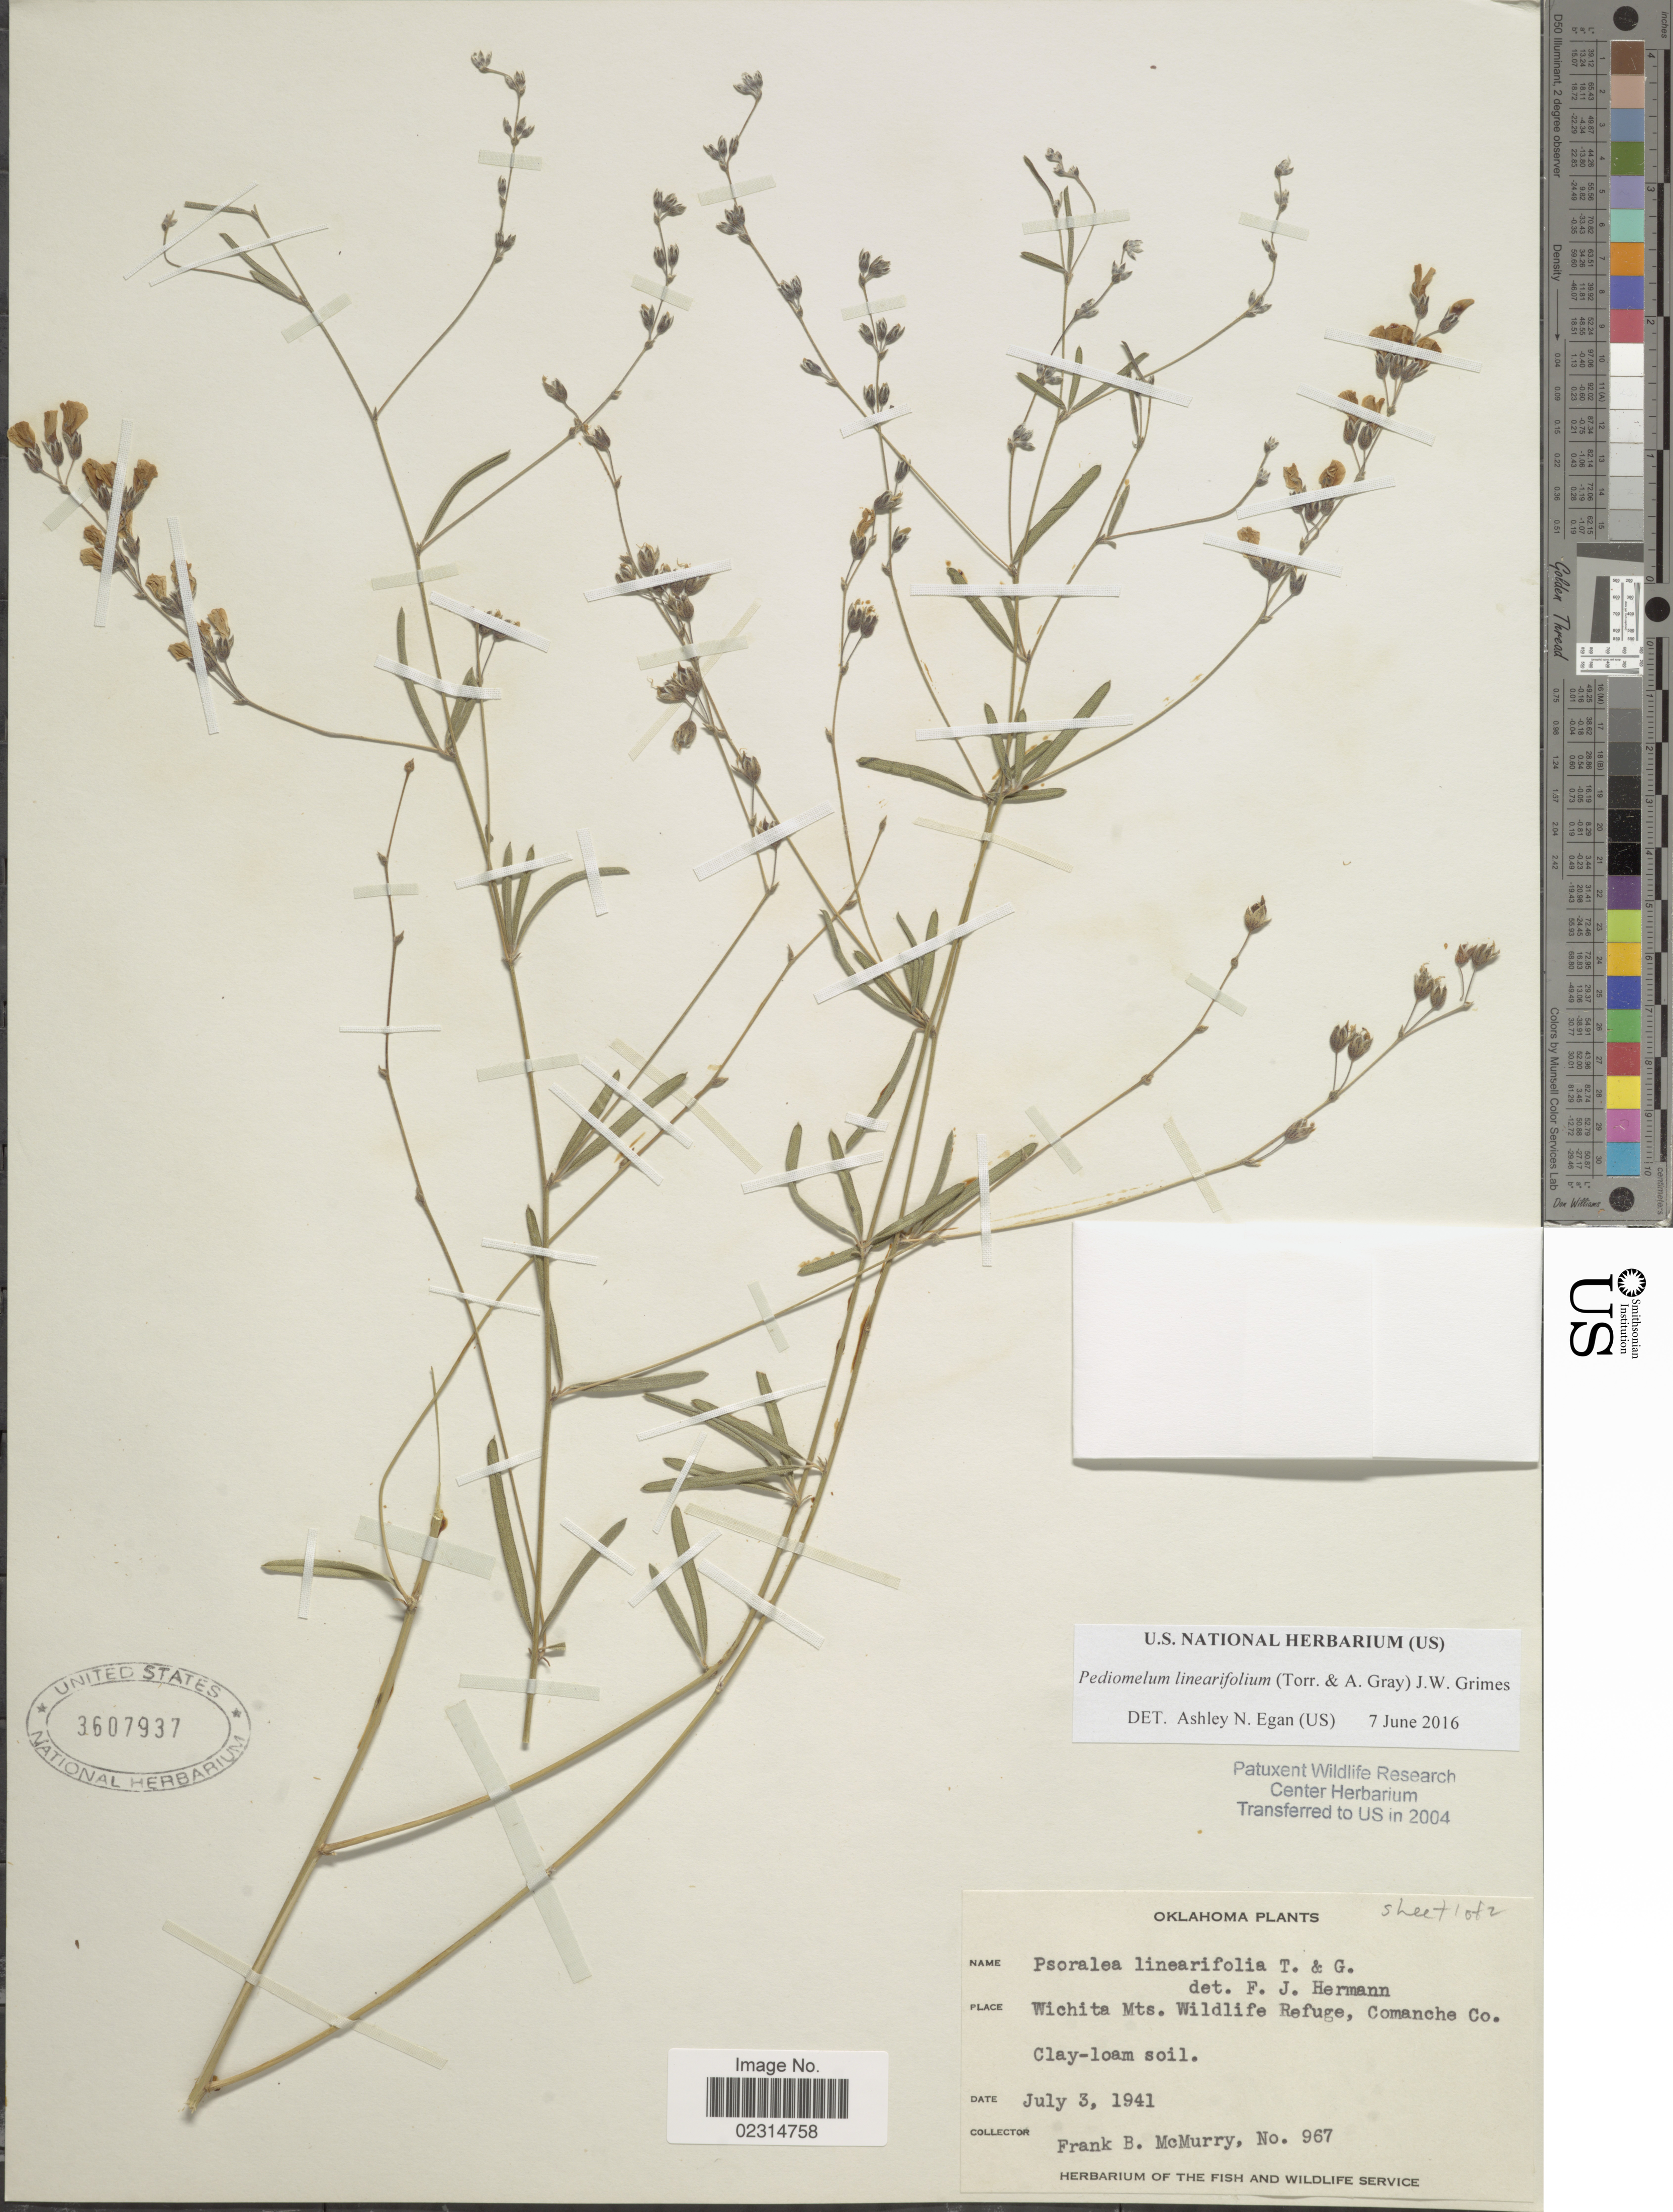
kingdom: Plantae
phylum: Tracheophyta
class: Magnoliopsida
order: Fabales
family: Fabaceae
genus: Pediomelum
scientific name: Pediomelum linearifolium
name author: (Torr. & A. Gray) J.W. Grimes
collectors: F. B. McMurry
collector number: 967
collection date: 1941-07-03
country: United States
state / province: Oklahoma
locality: Wichita Mts. Wildlife Refuge, Comanche Co. Clay-loam soil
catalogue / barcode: US 3607937